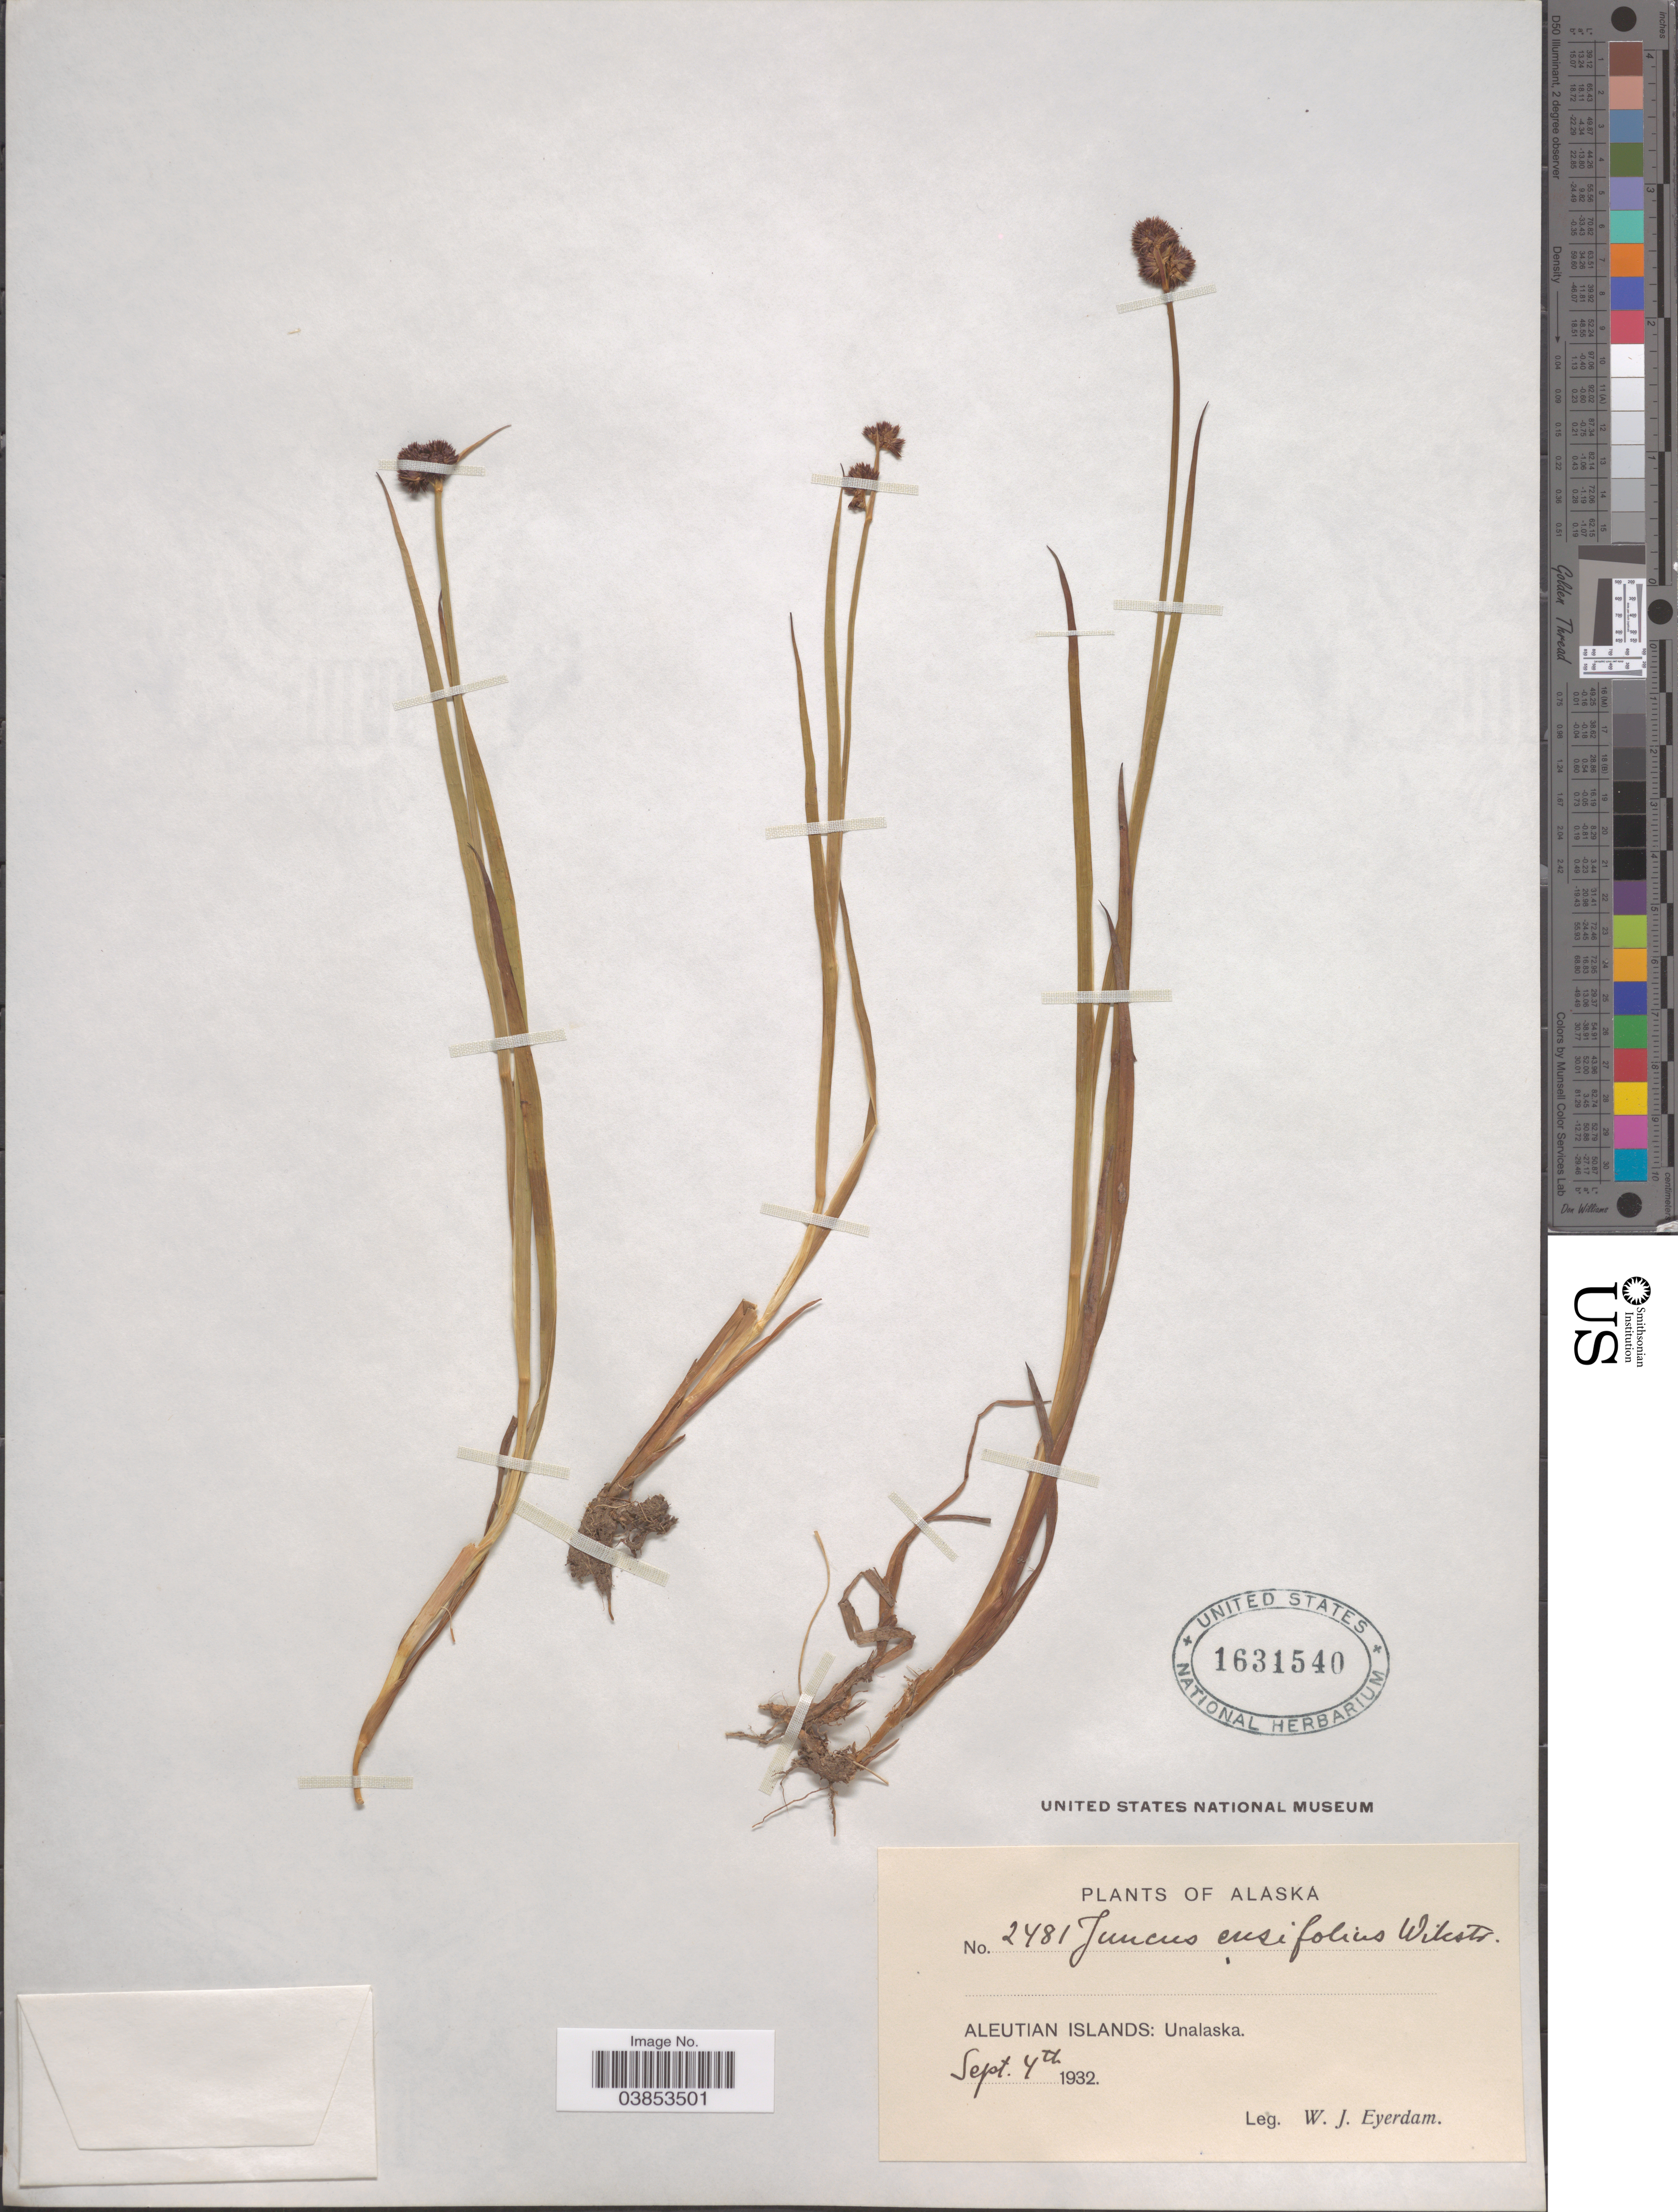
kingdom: Plantae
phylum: Tracheophyta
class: Liliopsida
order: Poales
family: Juncaceae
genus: Juncus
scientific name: Juncus ensifolius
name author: Wikstr.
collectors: W. J. Eyerdam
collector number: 2481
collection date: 1932-09-04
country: United States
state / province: Alaska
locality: Aleutian Islands: Unalaska.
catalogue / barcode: US 1631540